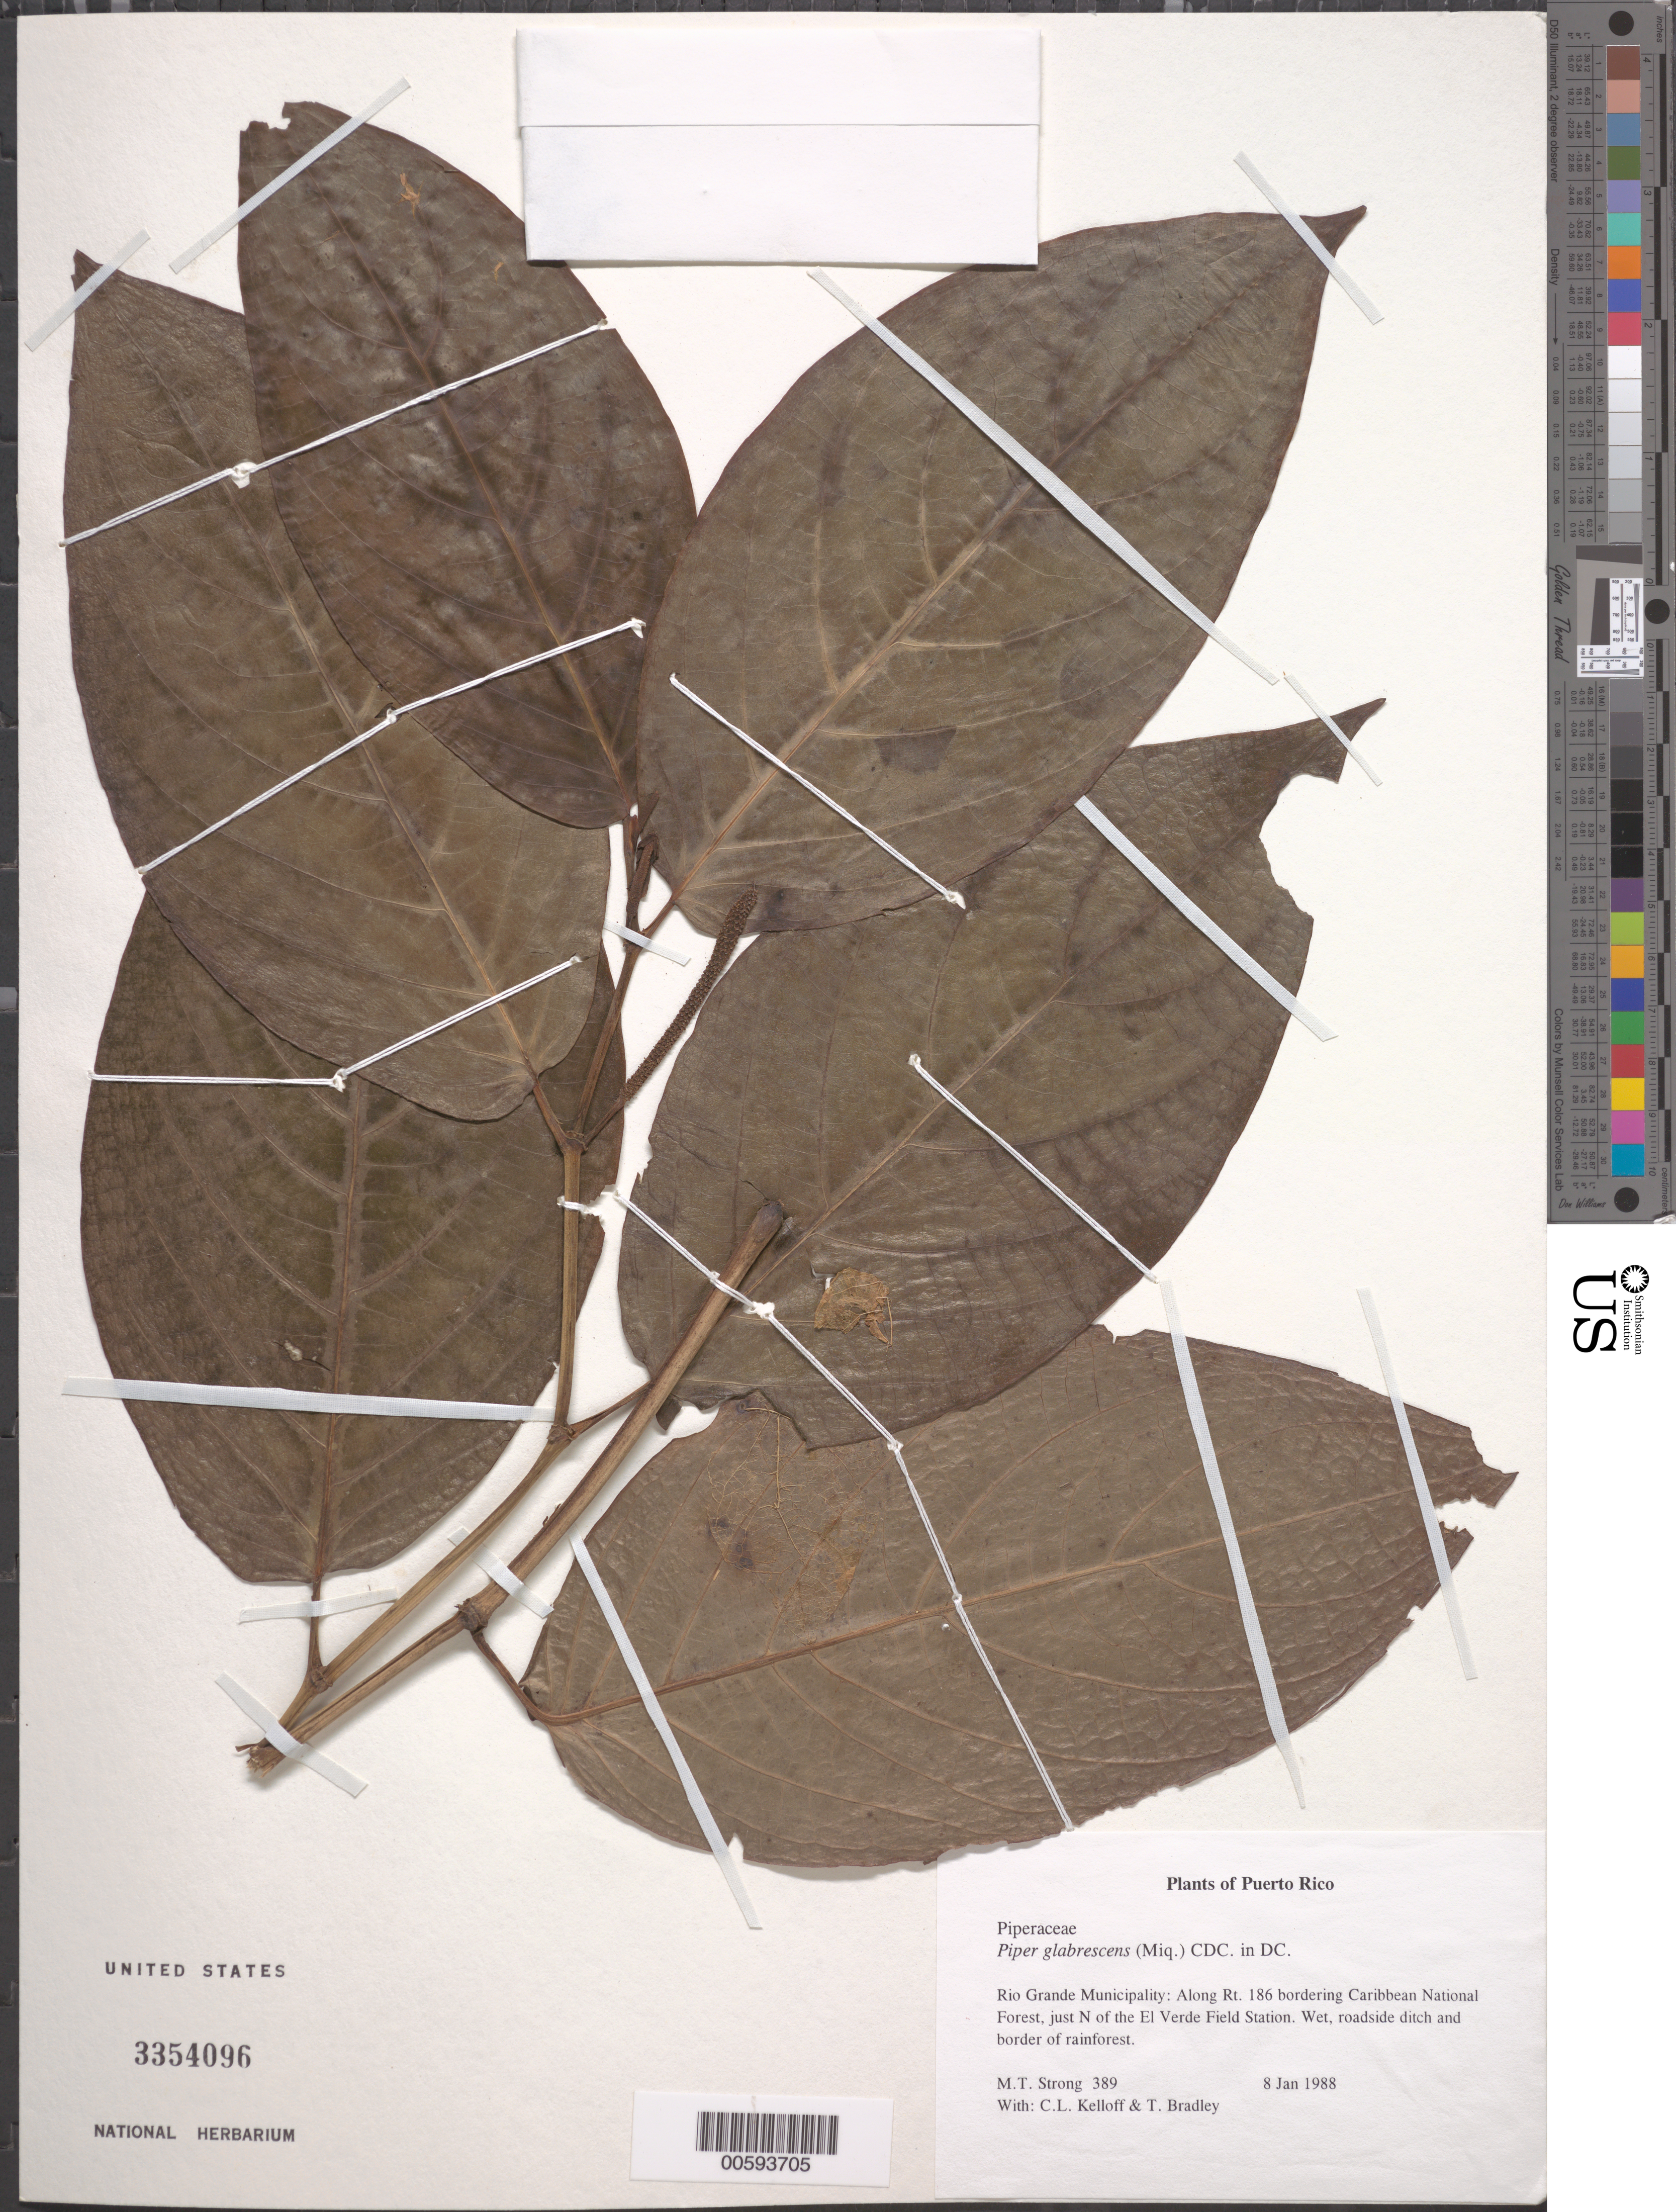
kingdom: Plantae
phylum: Tracheophyta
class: Magnoliopsida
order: Piperales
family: Piperaceae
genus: Piper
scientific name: Piper glabrescens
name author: (Miq.) C. DC.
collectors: M. T. Strong, C. L. Kelloff & T. Bradley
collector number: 389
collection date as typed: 08 Jan 1988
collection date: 1988-01-08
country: Puerto Rico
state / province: Río Grande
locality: Rio Grande Municipality: Along Rt. 186 bordering Caribbean National Forest, just N of the El Verde Field Station.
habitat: Wet, roadside ditch and border of rainforest.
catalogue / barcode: US 3354096